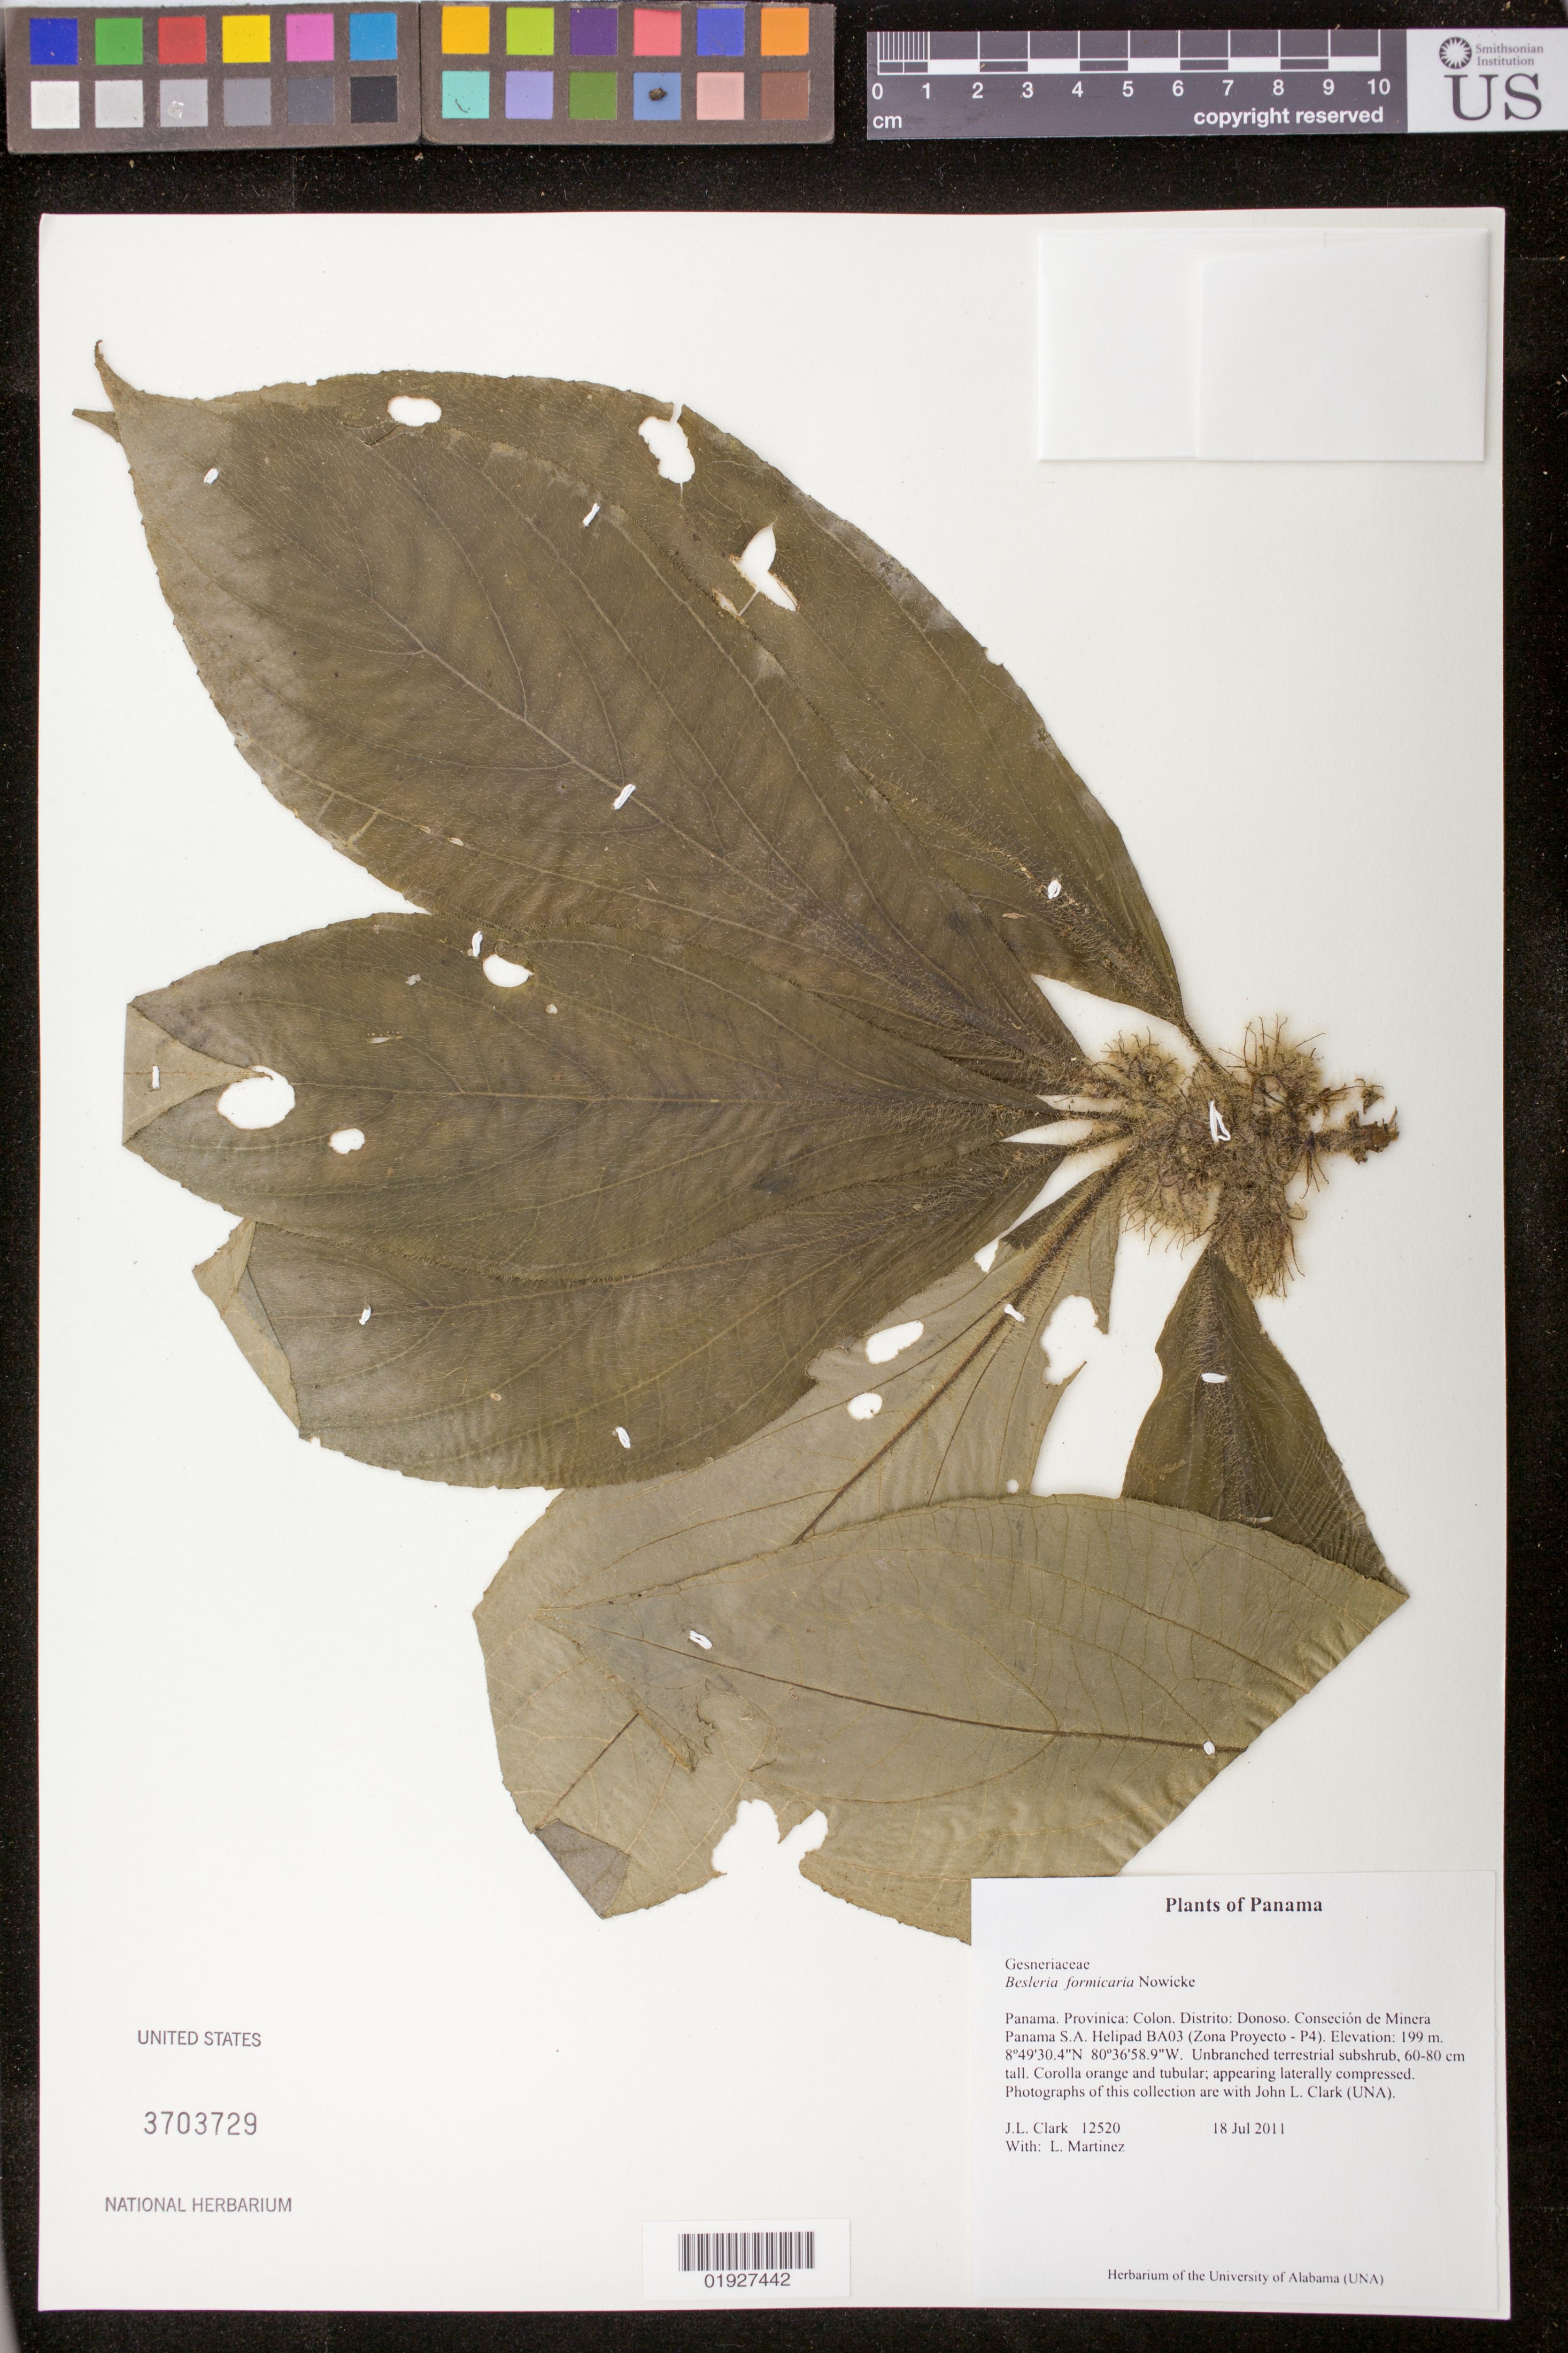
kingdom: Plantae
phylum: Tracheophyta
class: Magnoliopsida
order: Lamiales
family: Gesneriaceae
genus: Besleria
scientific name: Besleria formicaria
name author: Nowicke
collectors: J. L. Clark & L. Martinez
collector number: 12520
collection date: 2011-07-18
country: Panama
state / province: Colón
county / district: Donoso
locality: Conseción de Minera Panama S.A. Helipad BA03 (Zona Proyecto - P4)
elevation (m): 199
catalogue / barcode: US 3703729